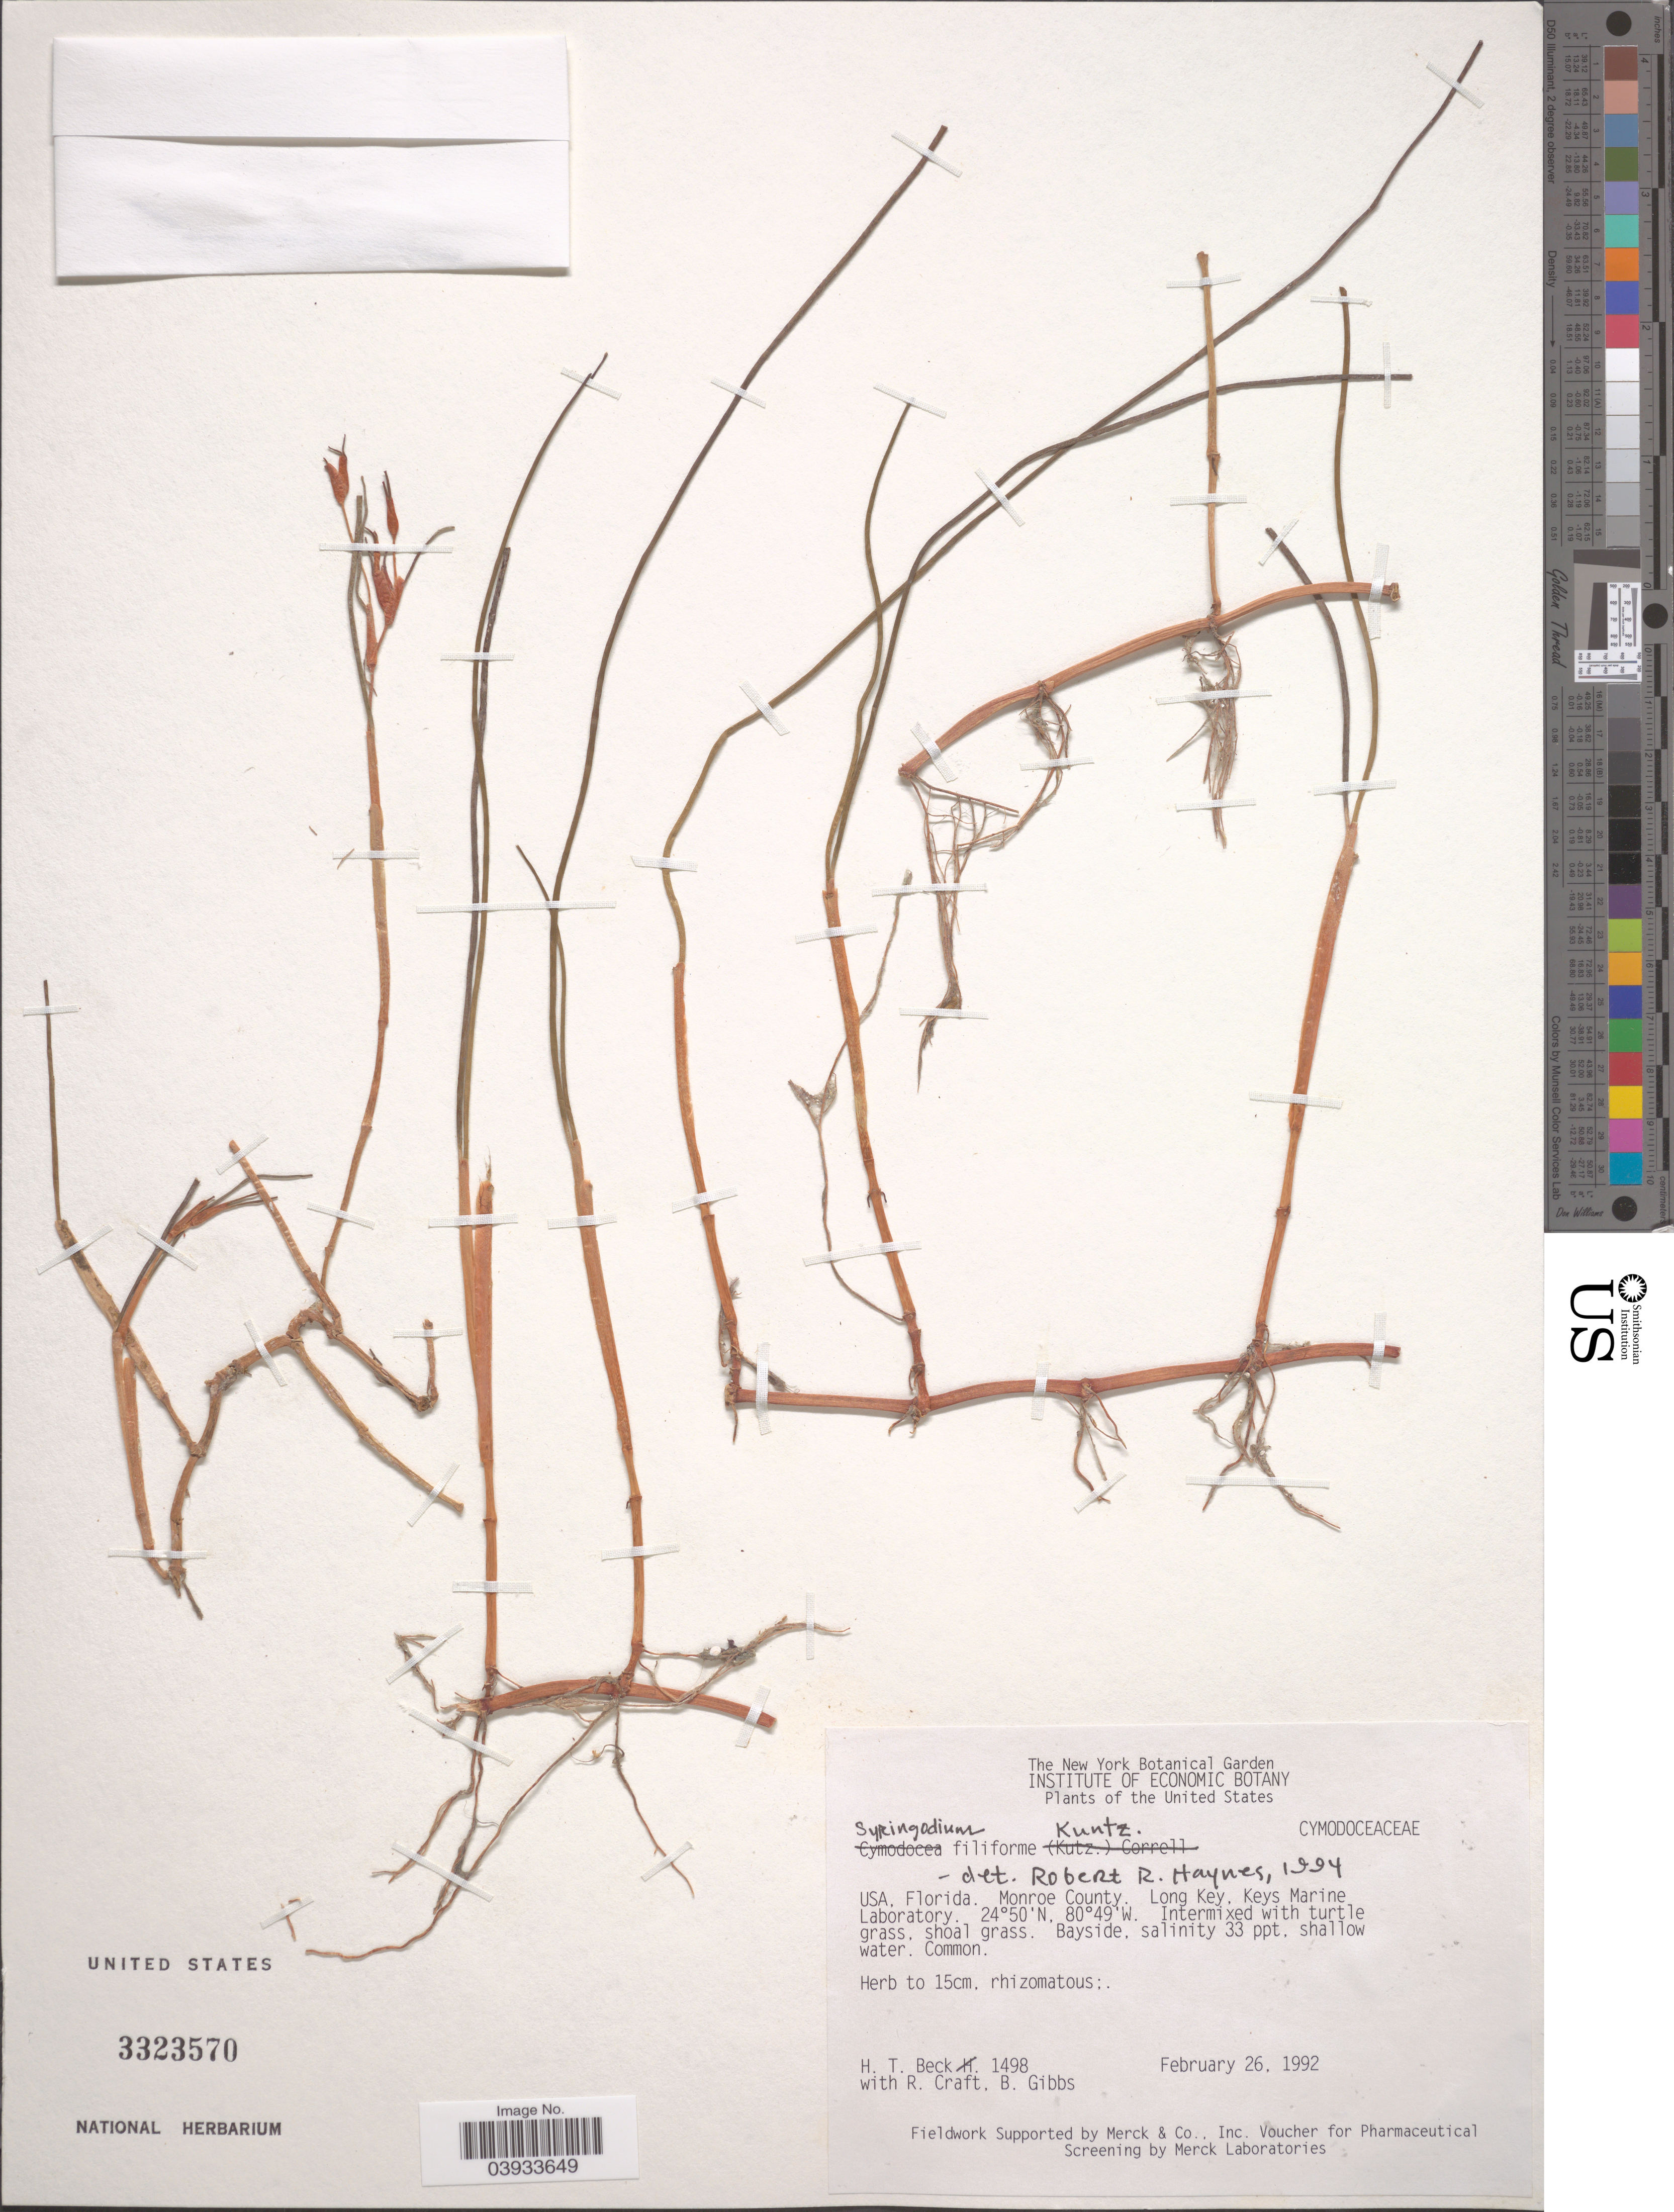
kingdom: Plantae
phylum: Tracheophyta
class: Liliopsida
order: Alismatales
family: Cymodoceaceae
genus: Syringodium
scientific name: Syringodium filiforme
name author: Kütz.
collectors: H. T. Beck, R. Craft & B. Gibbs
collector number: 1498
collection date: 1992-02-26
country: United States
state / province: Florida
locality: Monroe County. Long Key, Keys Marine Laboratory. Bayside.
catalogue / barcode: US 3323570